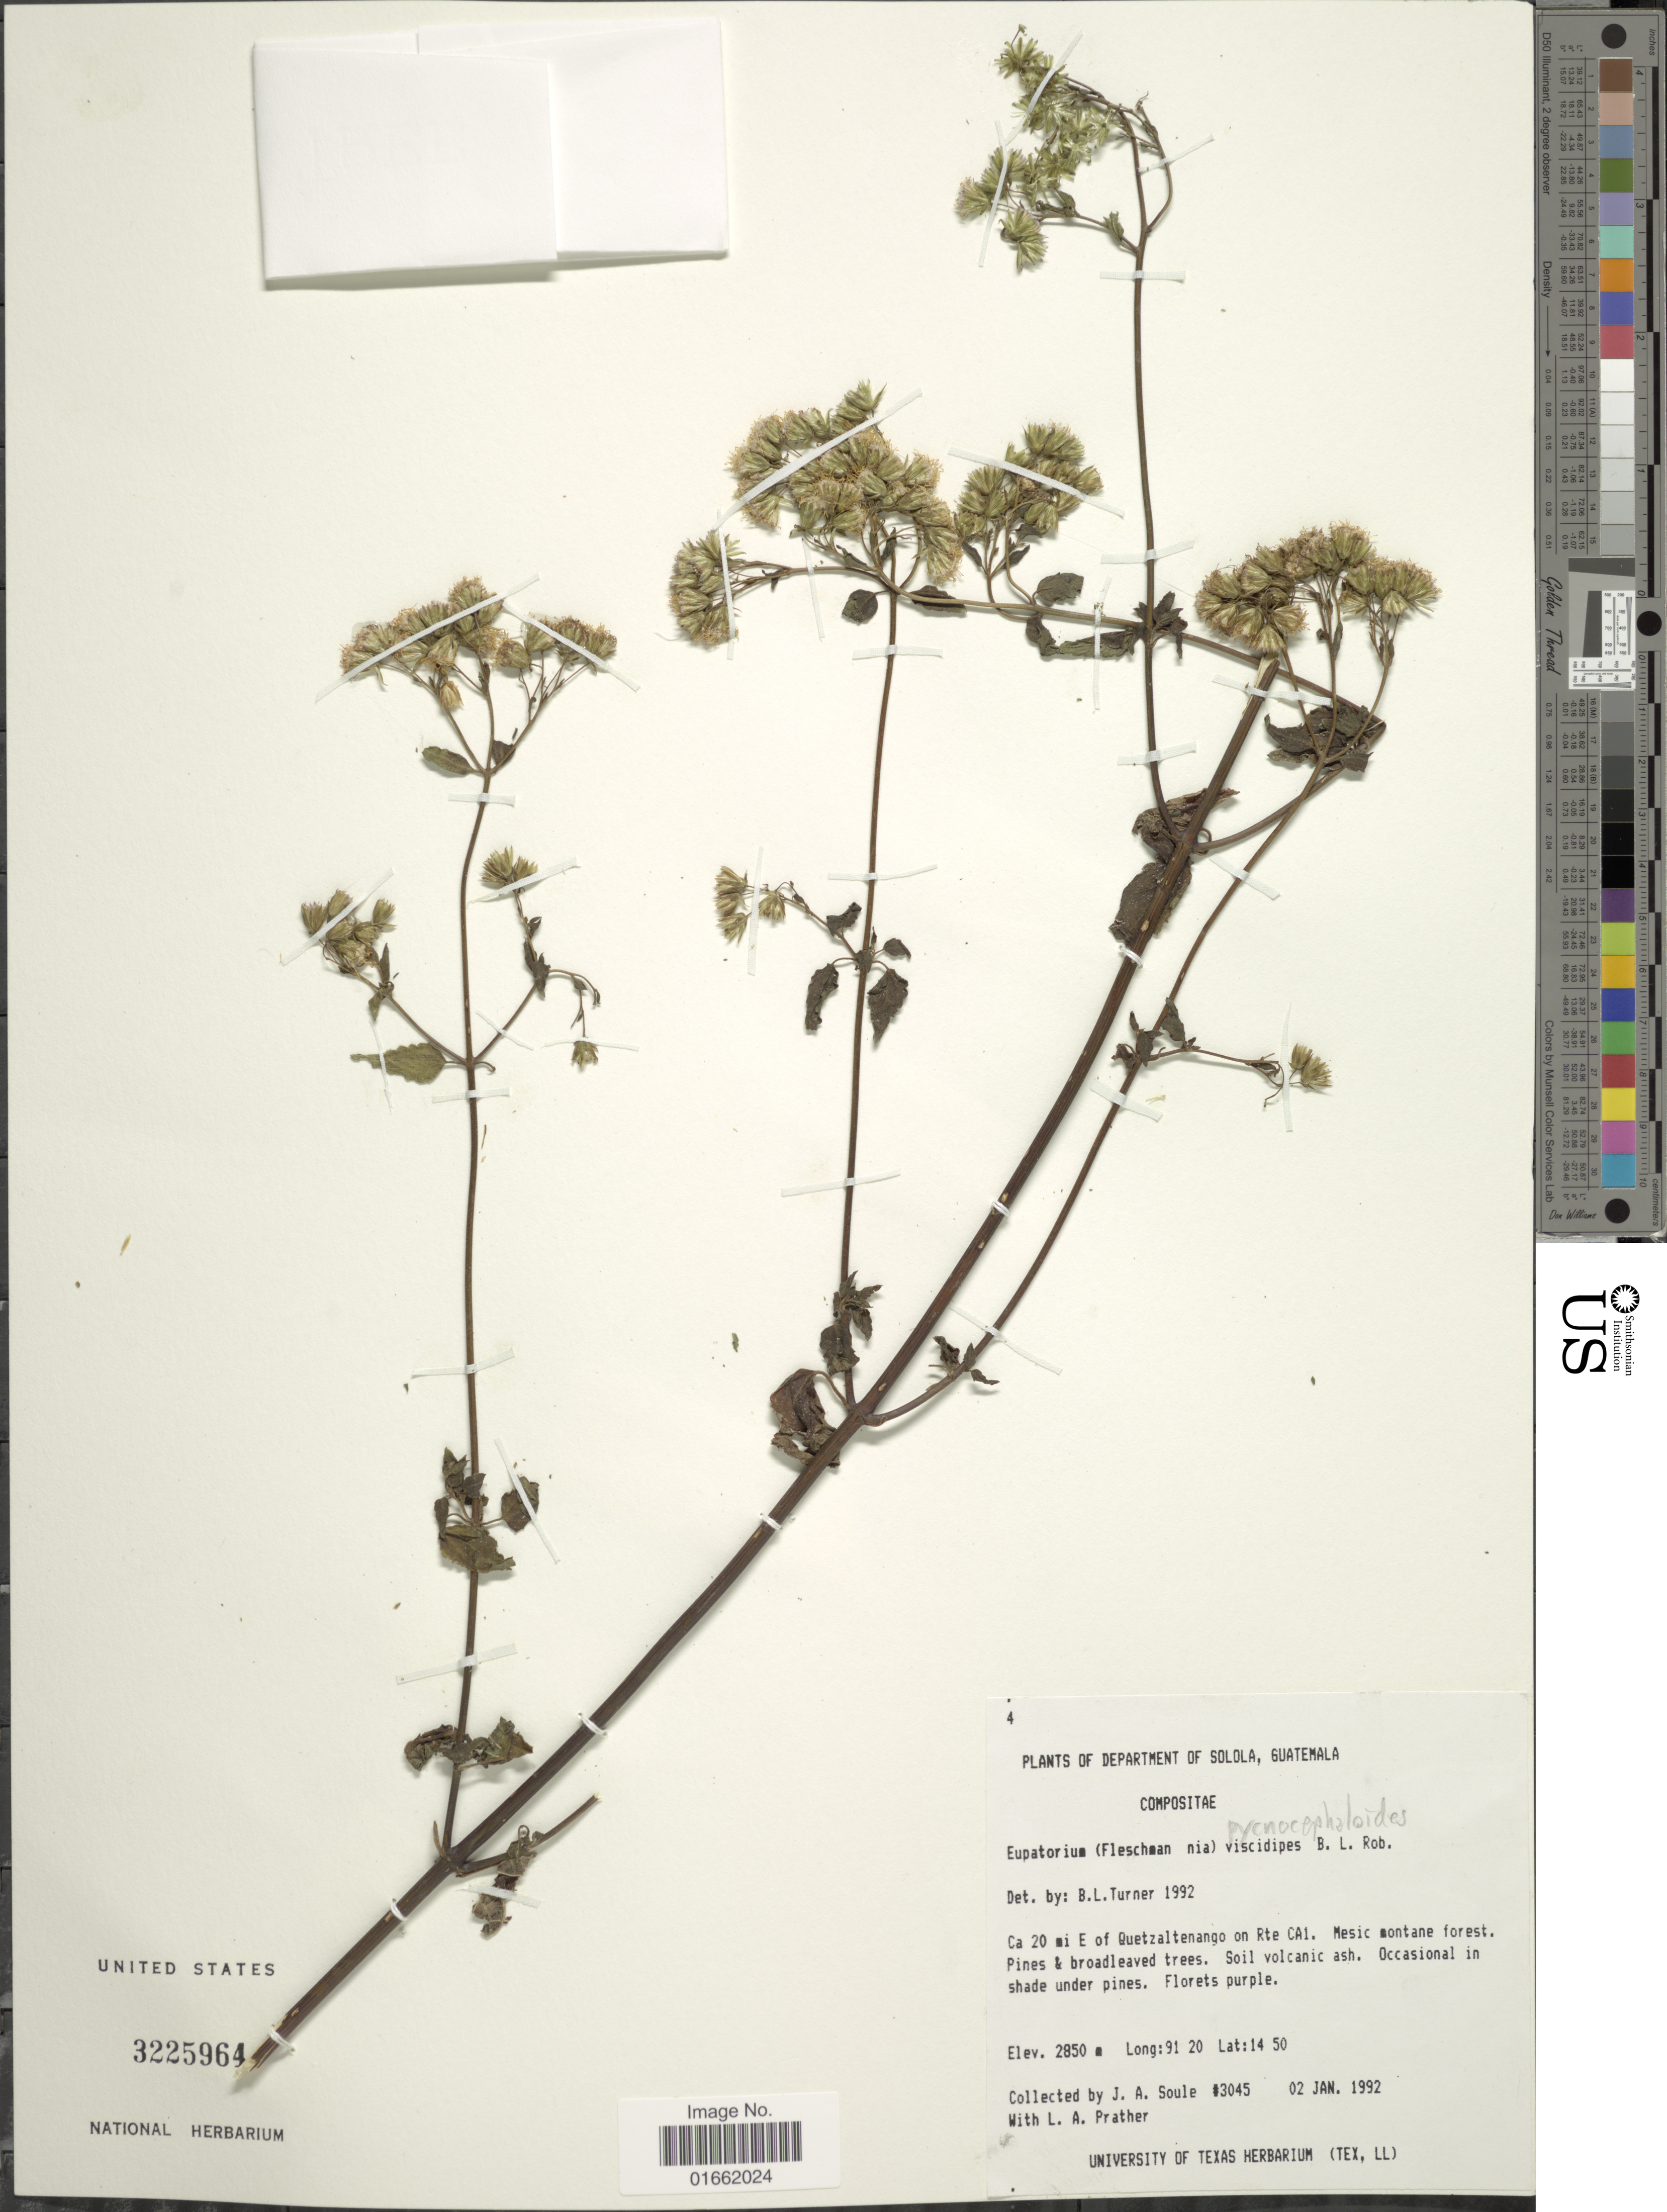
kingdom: Plantae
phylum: Tracheophyta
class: Magnoliopsida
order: Asterales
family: Asteraceae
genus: Fleischmannia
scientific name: Fleischmannia pycnocephaloides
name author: (B.L. Rob.) R.M. King & H. Rob.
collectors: J. Soule & L. A. Prather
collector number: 3045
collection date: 1992-01-02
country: Guatemala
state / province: Sololá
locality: Department of Solola. Ca 20 mi E of Quetzaltenango on Rte Ca1. Mesic montane forest.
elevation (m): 2850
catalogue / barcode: US 3225964